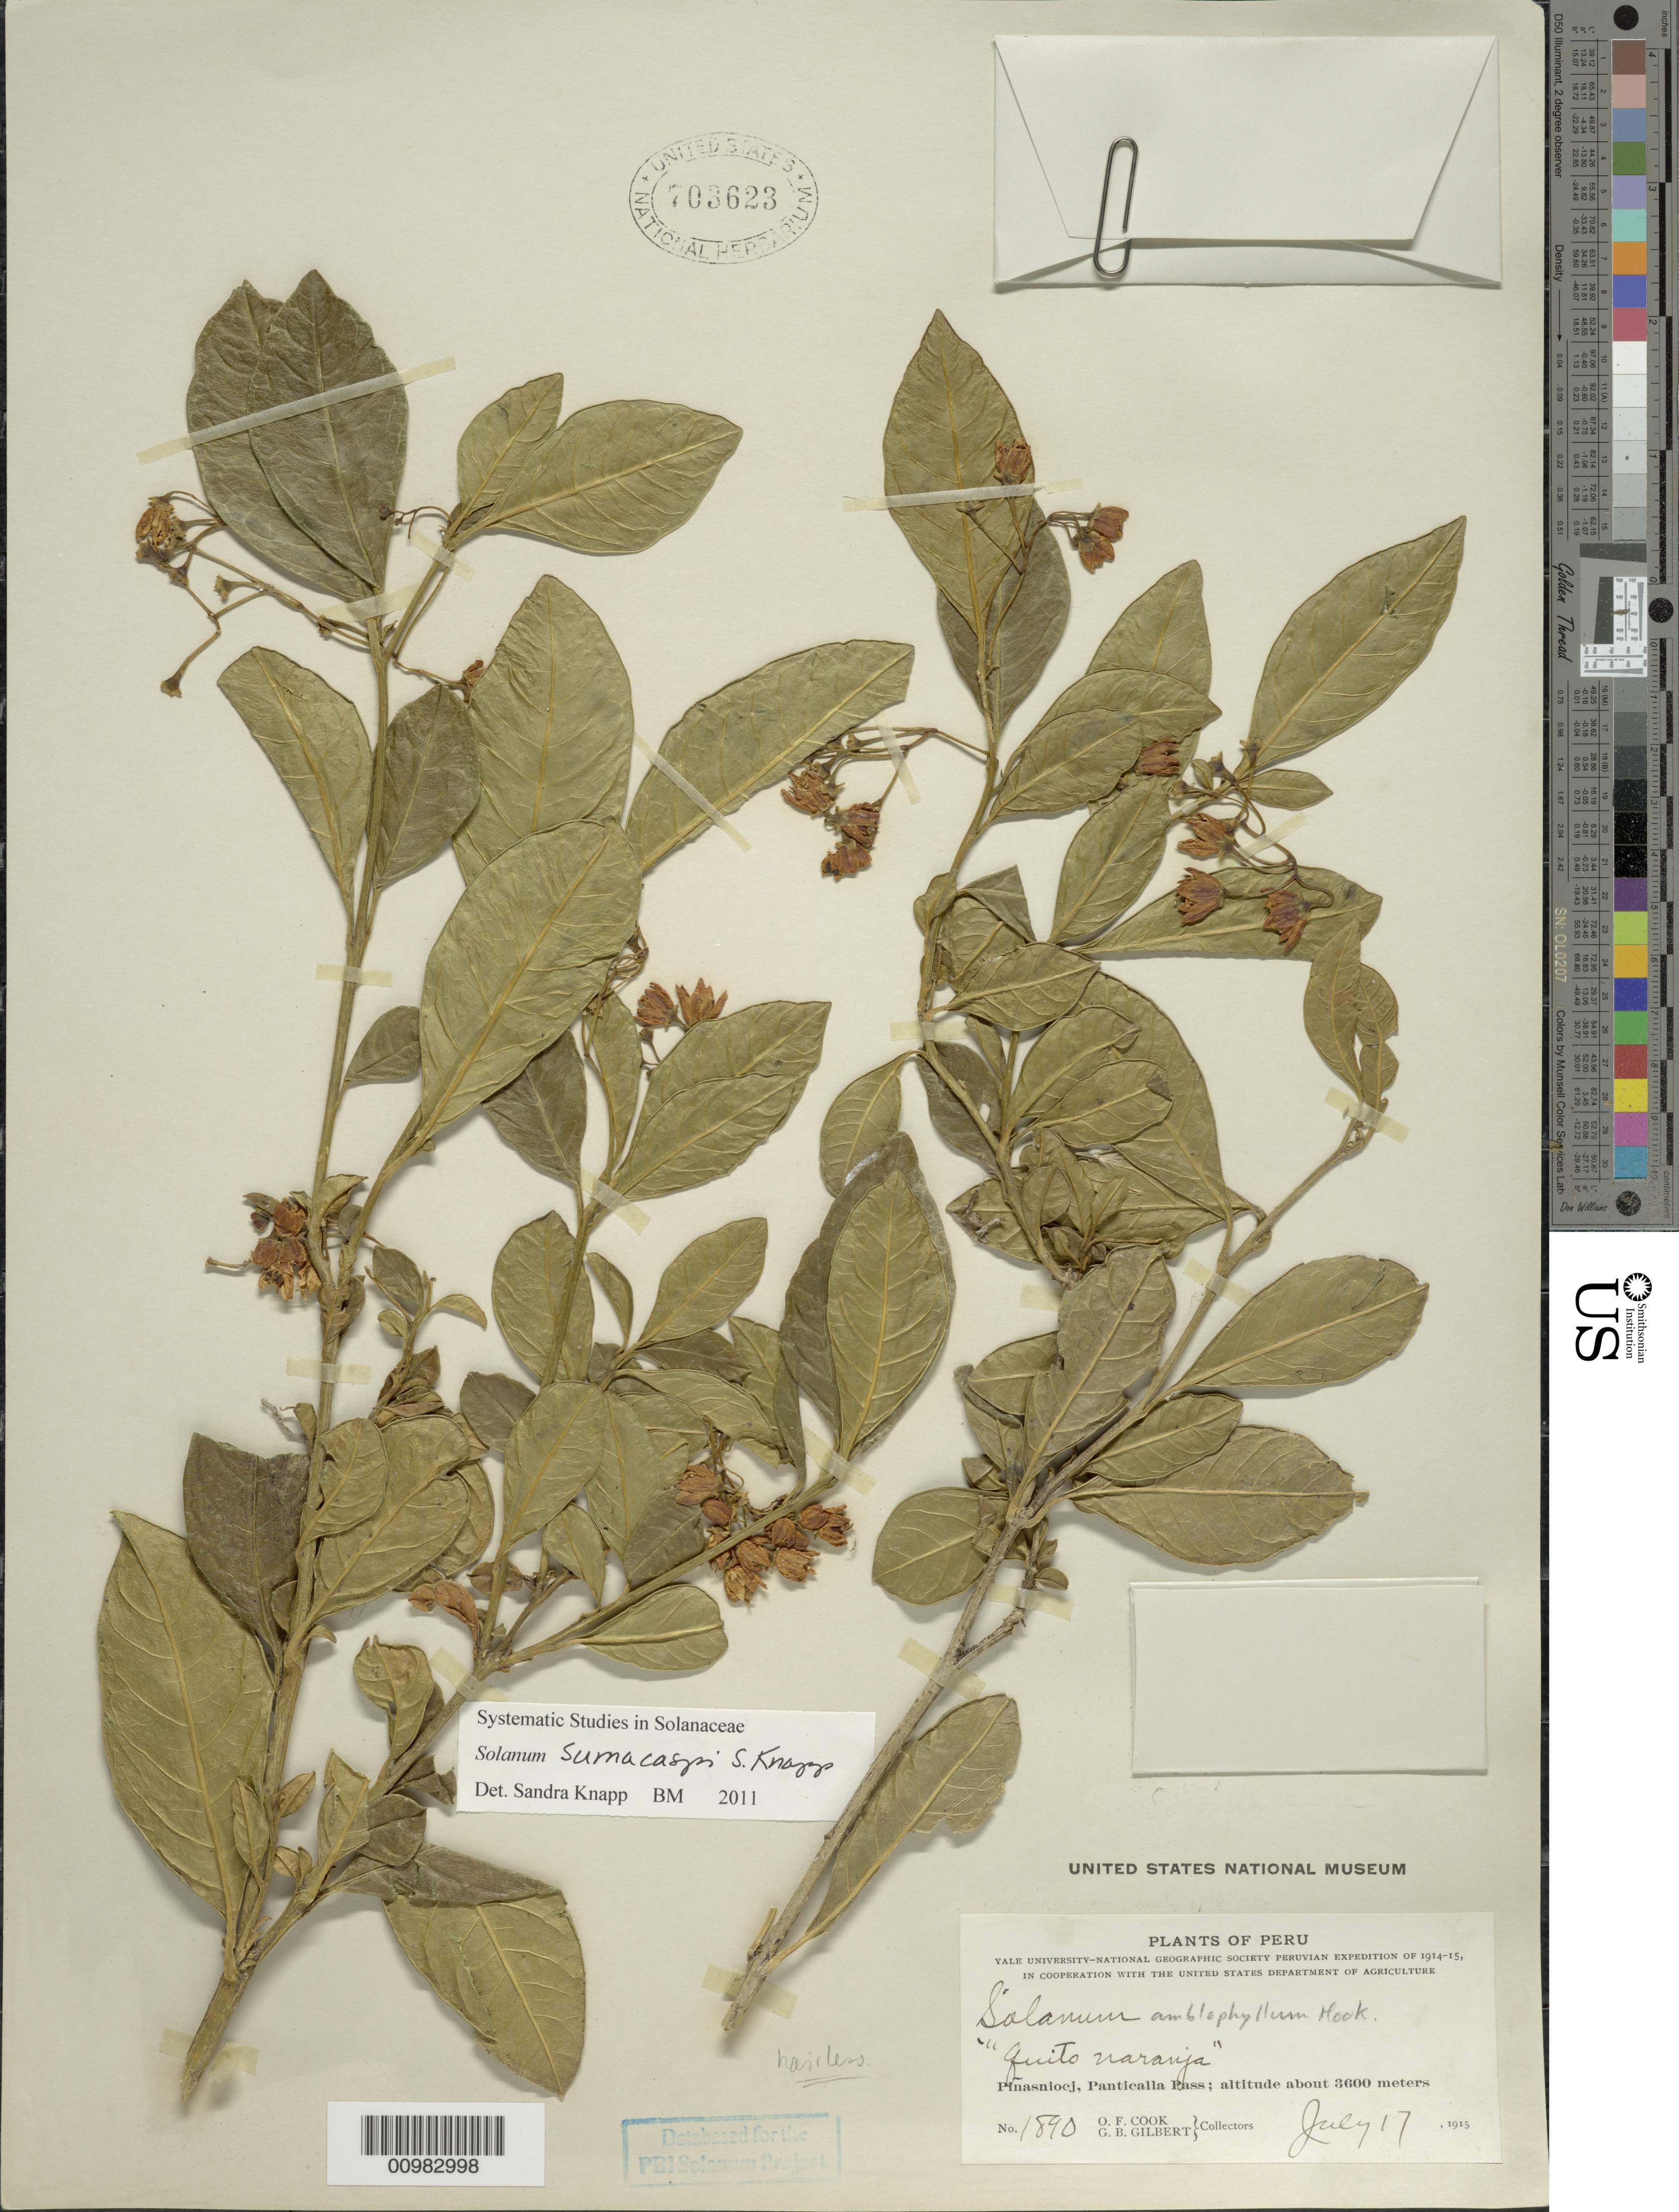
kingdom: Plantae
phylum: Tracheophyta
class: Magnoliopsida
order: Solanales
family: Solanaceae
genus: Solanum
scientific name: Solanum sumacaspi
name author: S. Knapp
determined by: Knapp, S. D.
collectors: O. F. Cook & G. B. Gilbert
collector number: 1890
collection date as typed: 17 Jul 1915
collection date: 1915-07-17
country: Peru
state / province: Cusco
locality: Piñasniocj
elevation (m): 3600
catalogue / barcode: US 703623